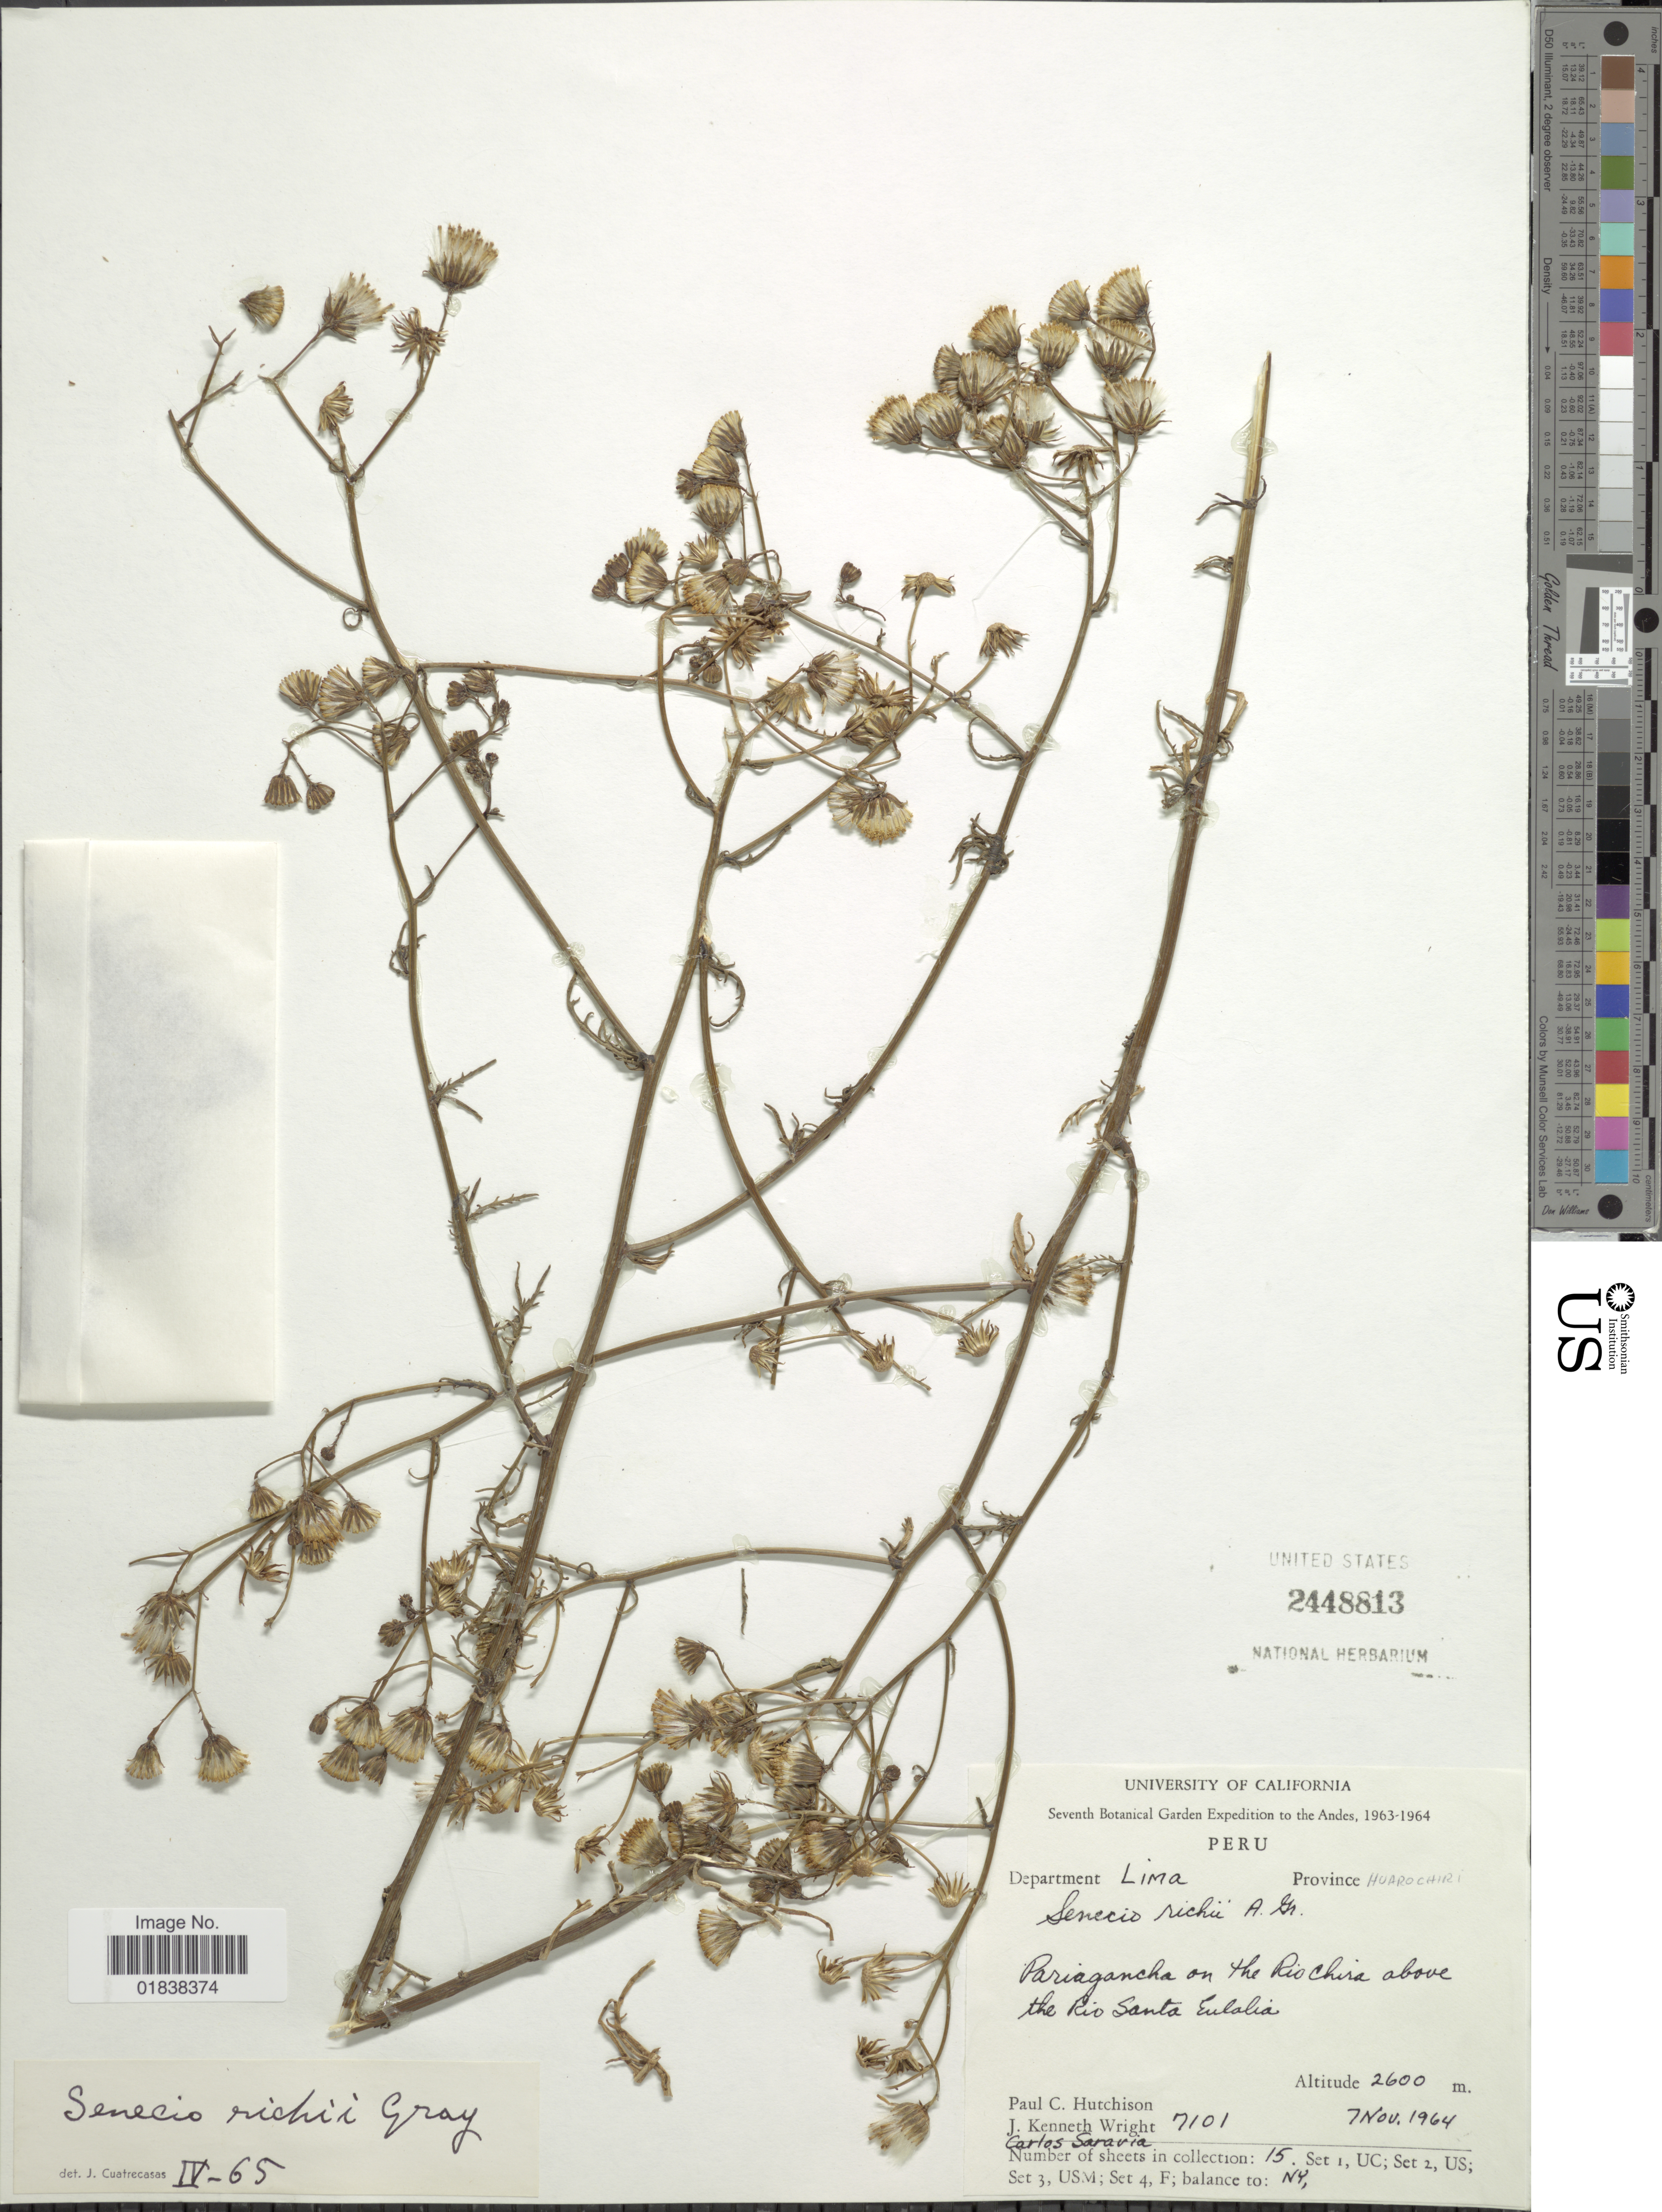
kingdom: Plantae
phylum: Tracheophyta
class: Magnoliopsida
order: Asterales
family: Asteraceae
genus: Senecio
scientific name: Senecio richii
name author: A. Gray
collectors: P. C. Hutchison & J. K. Wright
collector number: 7101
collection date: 1964-11-07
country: Peru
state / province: Lima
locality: Andes, Province Huarochiri, Pariagancha on the Rio Chira above the Rio Santa Eulalia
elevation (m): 2600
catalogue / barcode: US 2448813